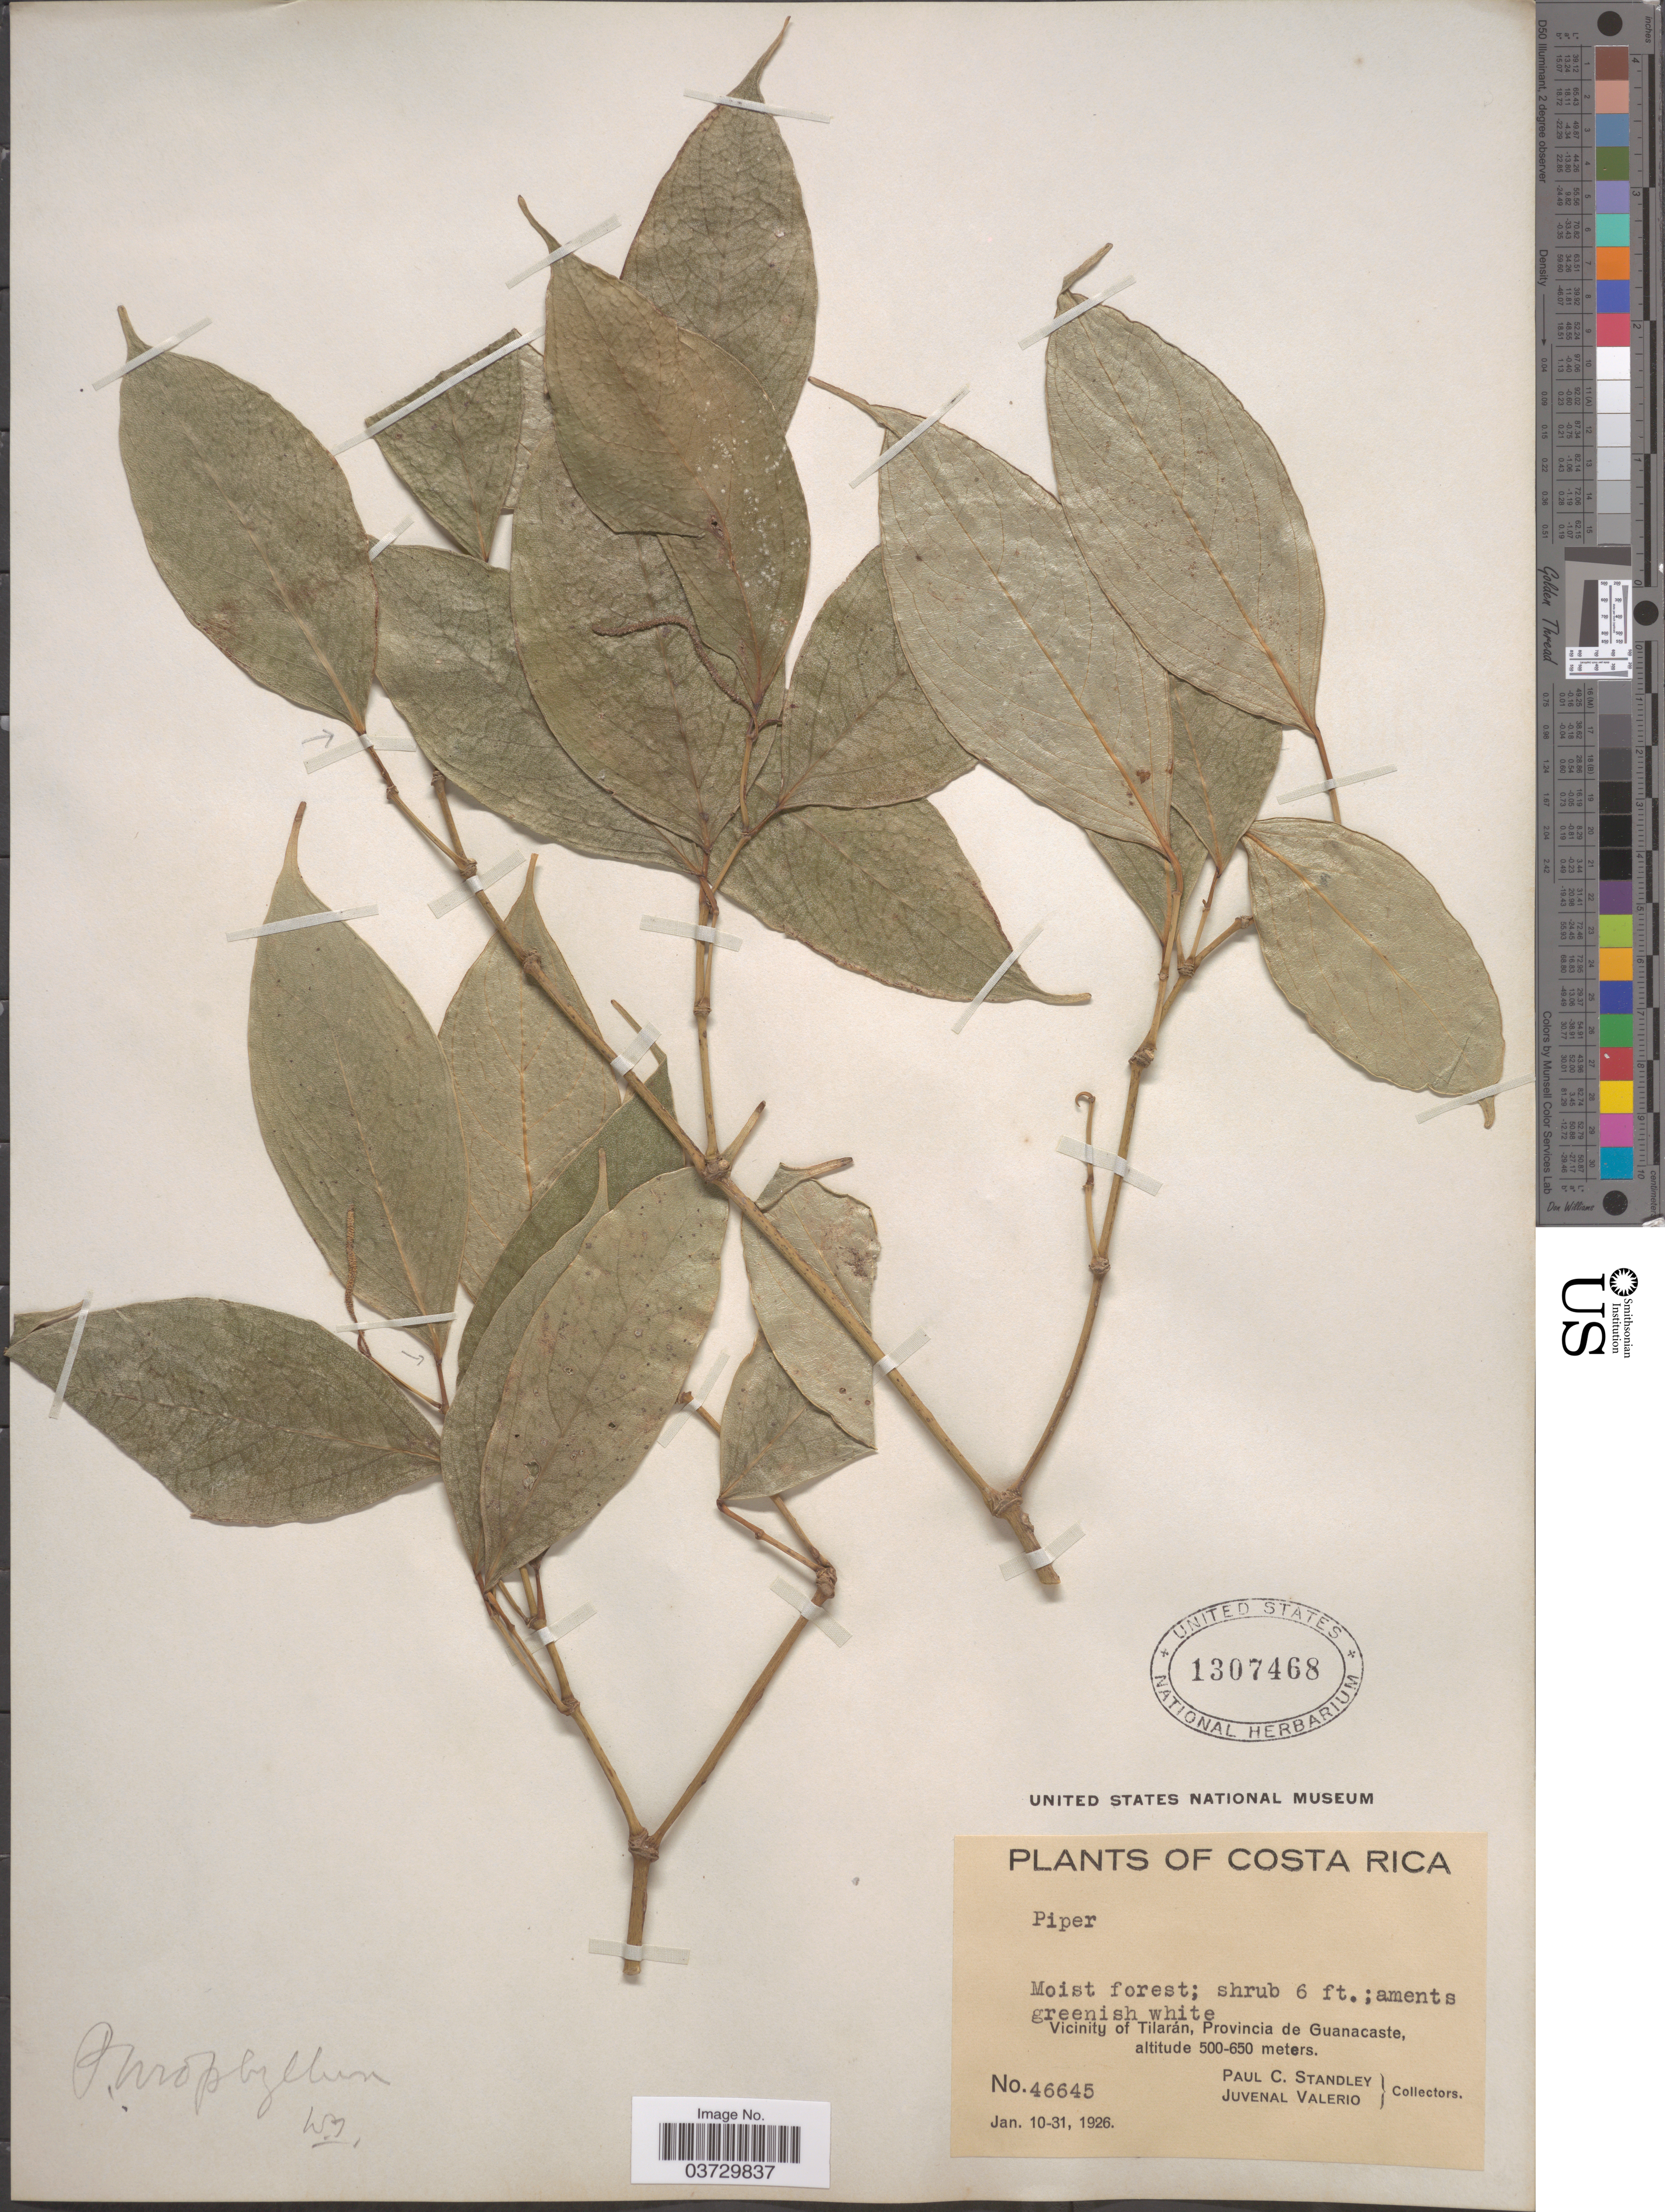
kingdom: Plantae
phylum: Tracheophyta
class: Magnoliopsida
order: Piperales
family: Piperaceae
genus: Piper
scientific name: Piper urophyllum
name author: DC.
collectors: P. C. Standley & J. Valerio R.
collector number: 46645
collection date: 1926-01-10/1926-01-31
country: Costa Rica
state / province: Guanacaste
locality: Vicinity of Tilarán.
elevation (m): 500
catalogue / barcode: US 1307468